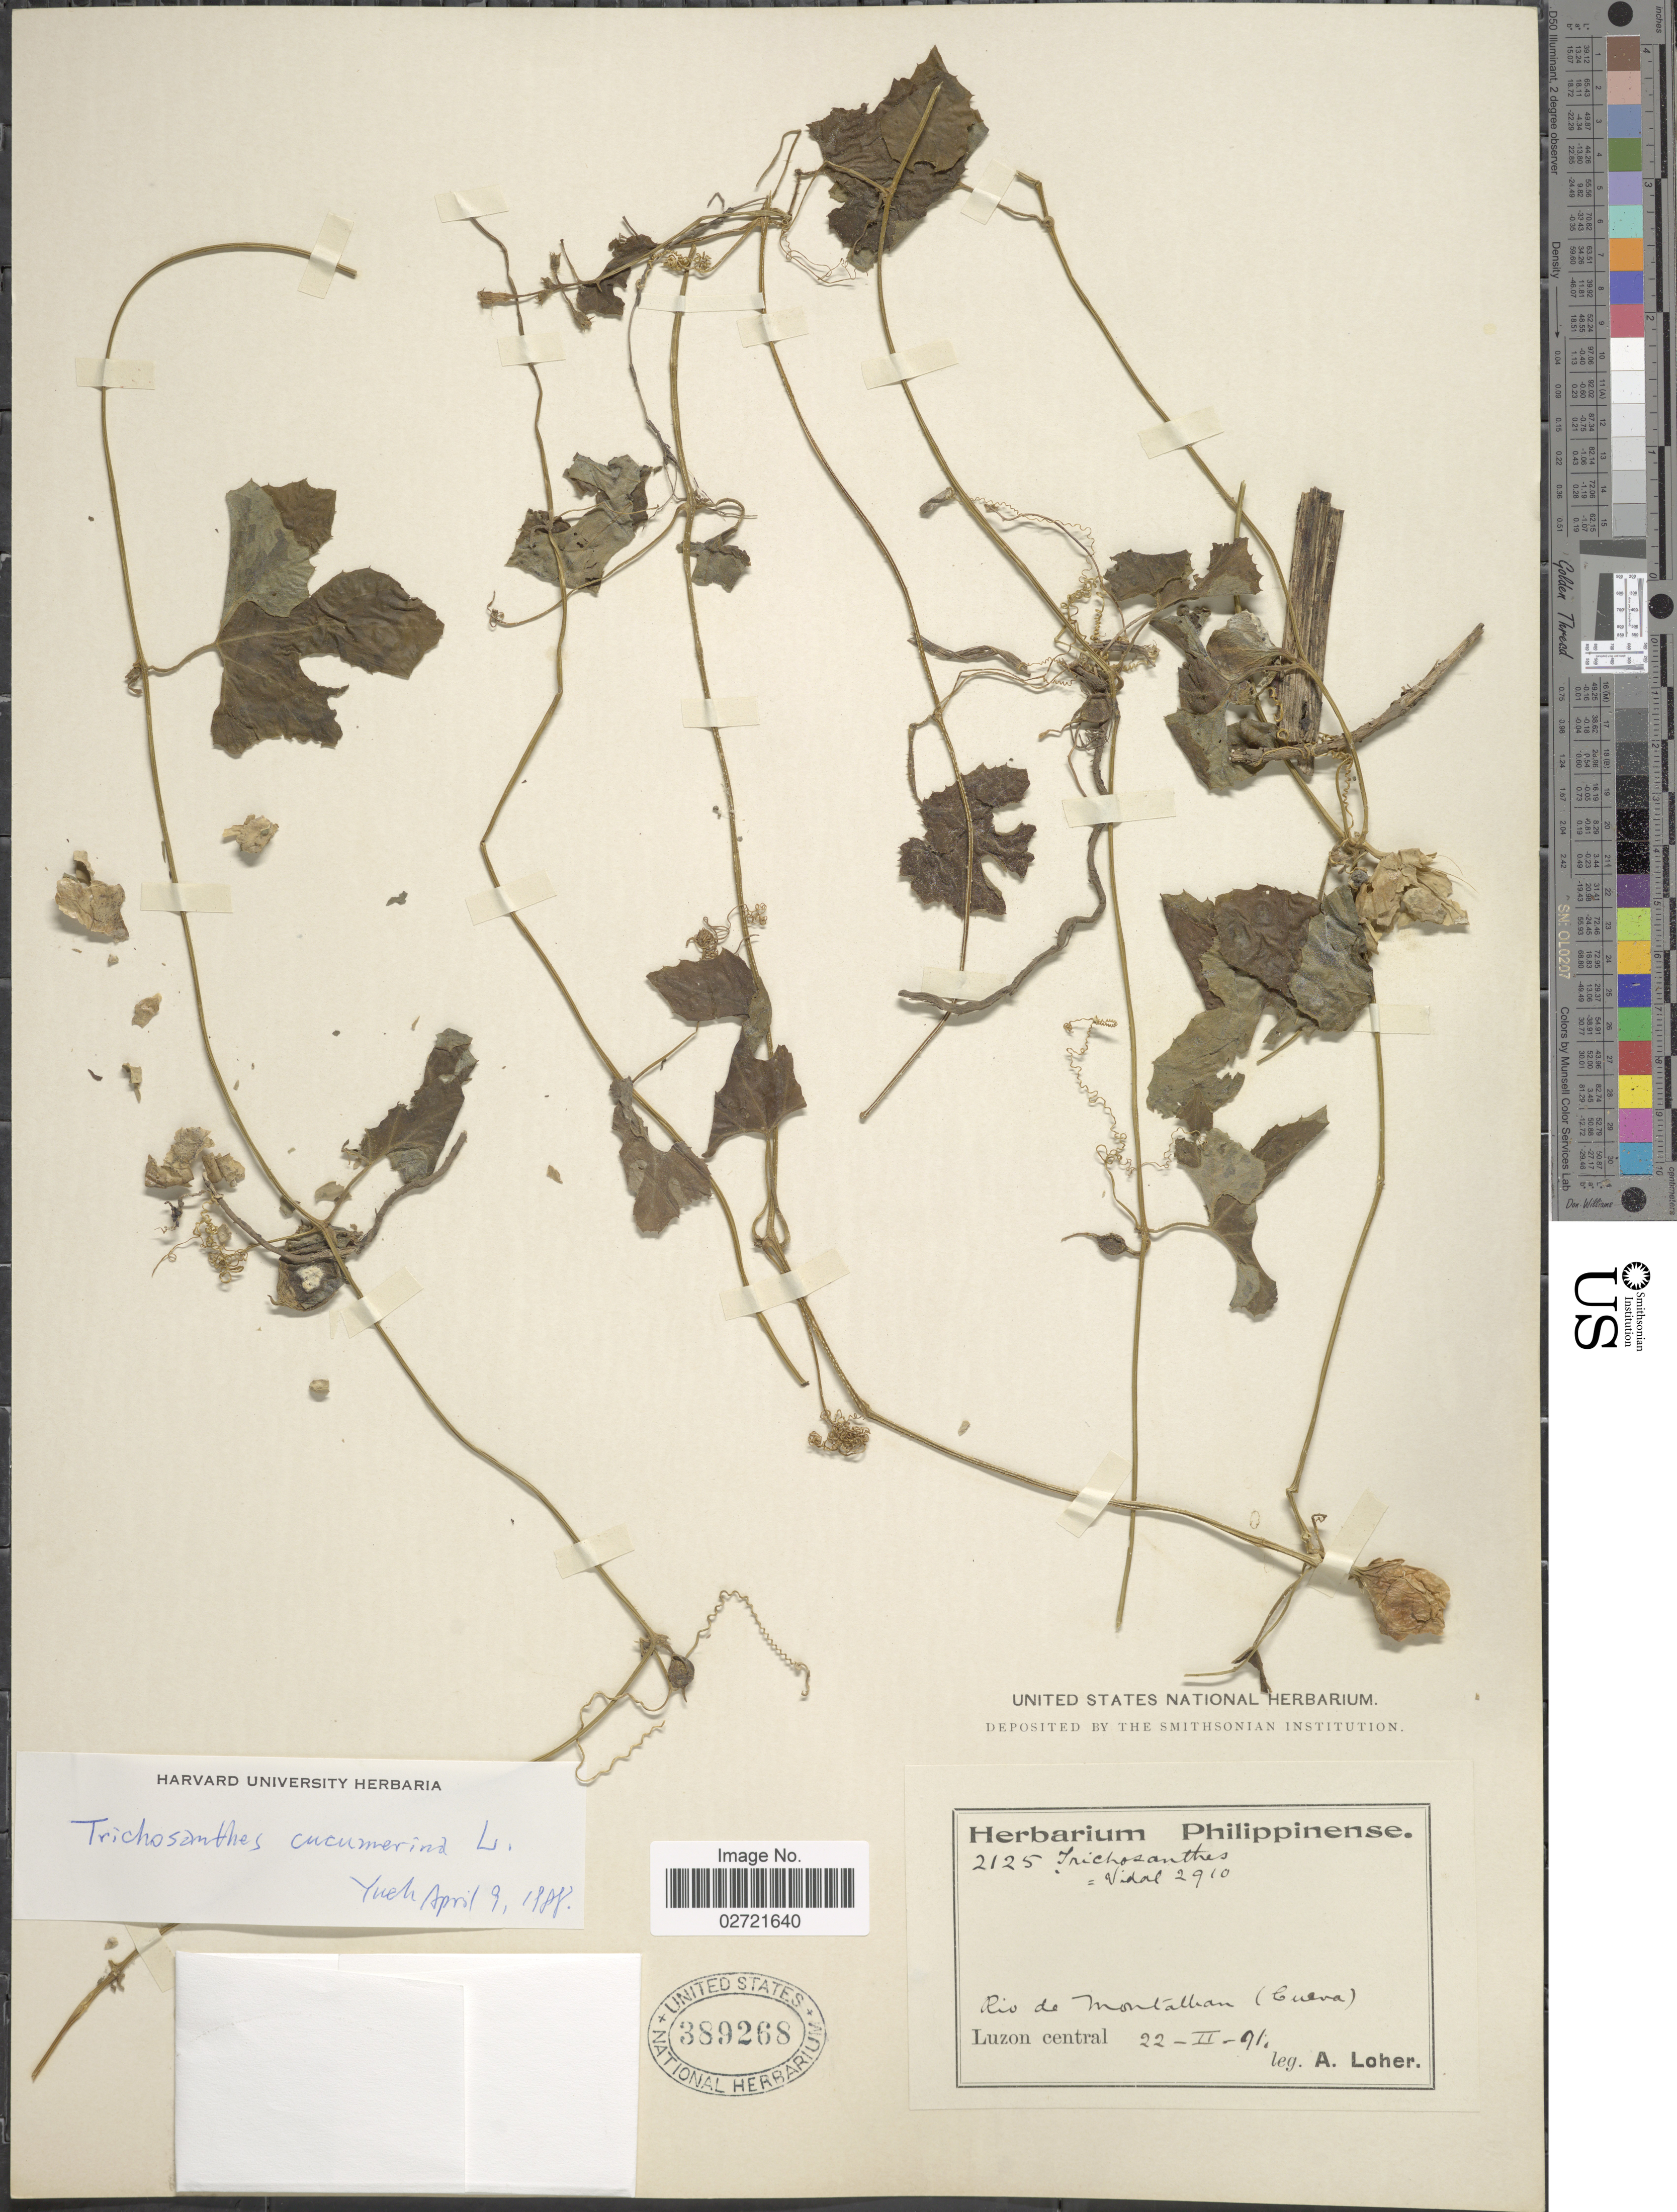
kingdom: Plantae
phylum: Tracheophyta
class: Magnoliopsida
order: Cucurbitales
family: Cucurbitaceae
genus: Trichosanthes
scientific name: Trichosanthes cucumerina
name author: L.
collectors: A. Loher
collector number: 2125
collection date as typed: Transcribed d/m/y: 22/2/91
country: Philippines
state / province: Central Luzon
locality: Rio de Montalban (Cueva) Luzon Central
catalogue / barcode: US 389268